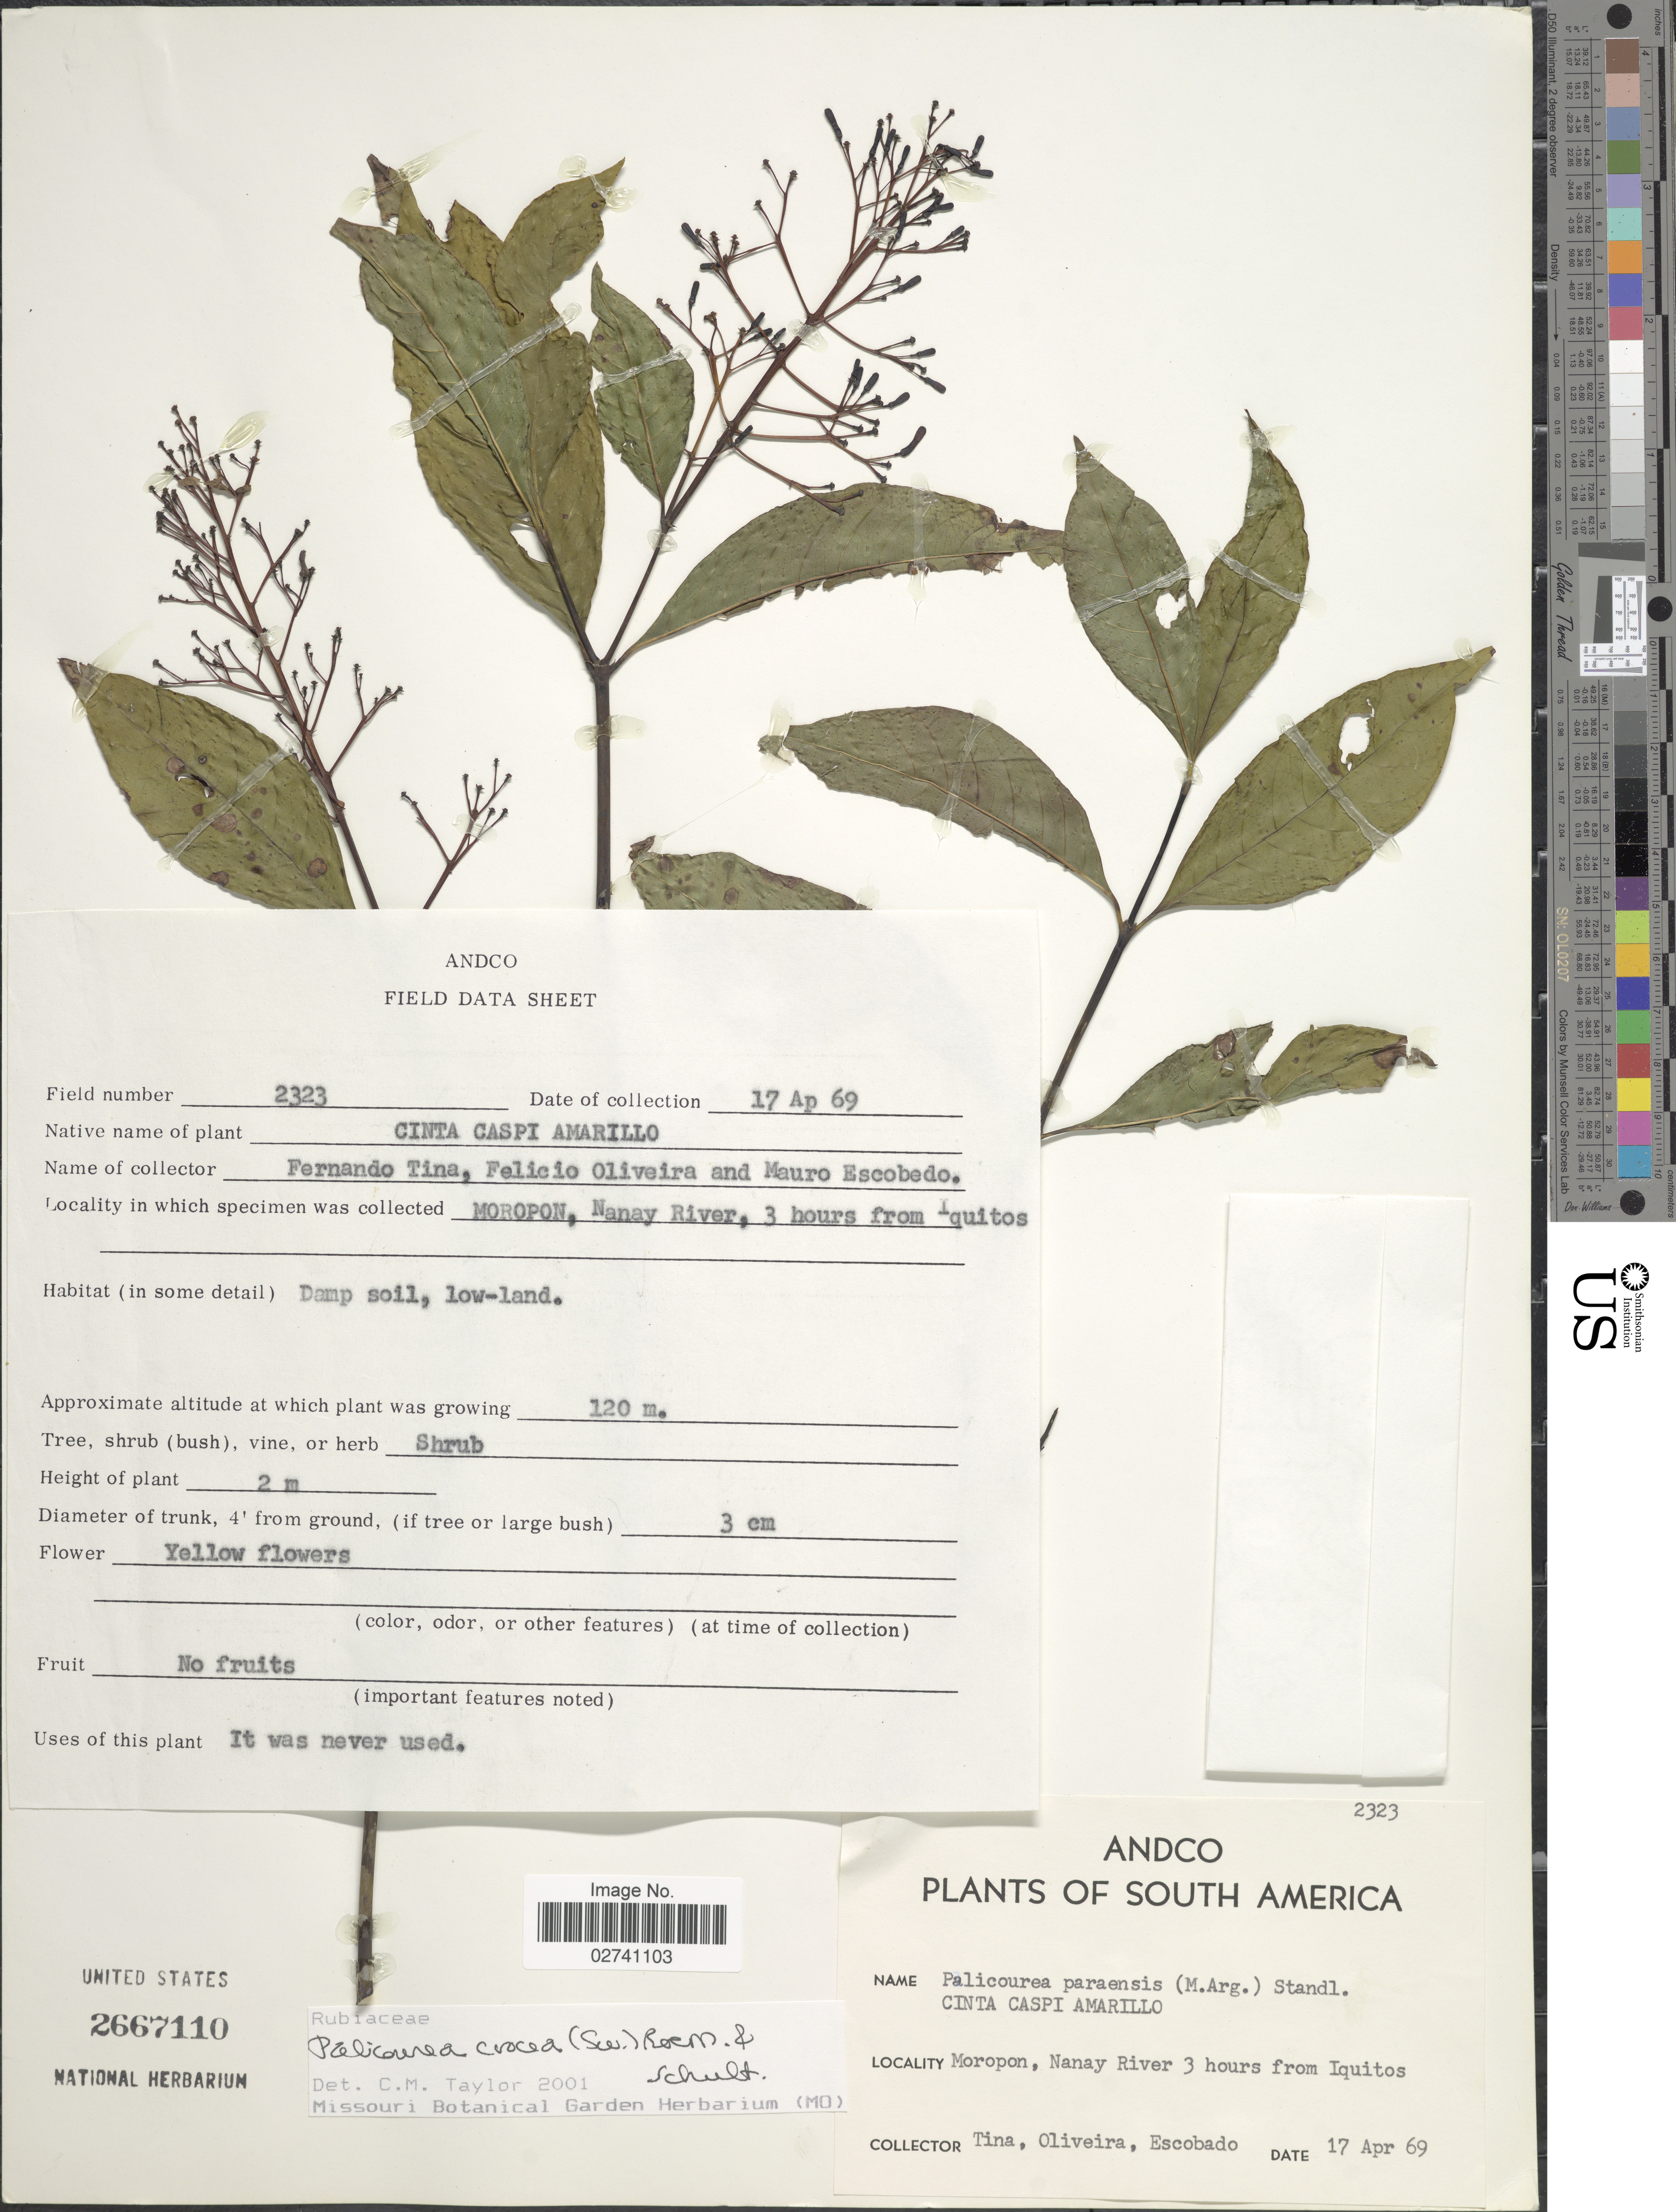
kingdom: Plantae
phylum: Tracheophyta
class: Magnoliopsida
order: Gentianales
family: Rubiaceae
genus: Palicourea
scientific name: Palicourea crocea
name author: (Sw.) Schult.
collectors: F. Tina, F. Oliveira & M. Escobedo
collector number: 2323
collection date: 1969-04-17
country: Peru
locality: Moropon, Nanay River, 3 hours from Iquitos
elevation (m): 120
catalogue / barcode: US 2667110